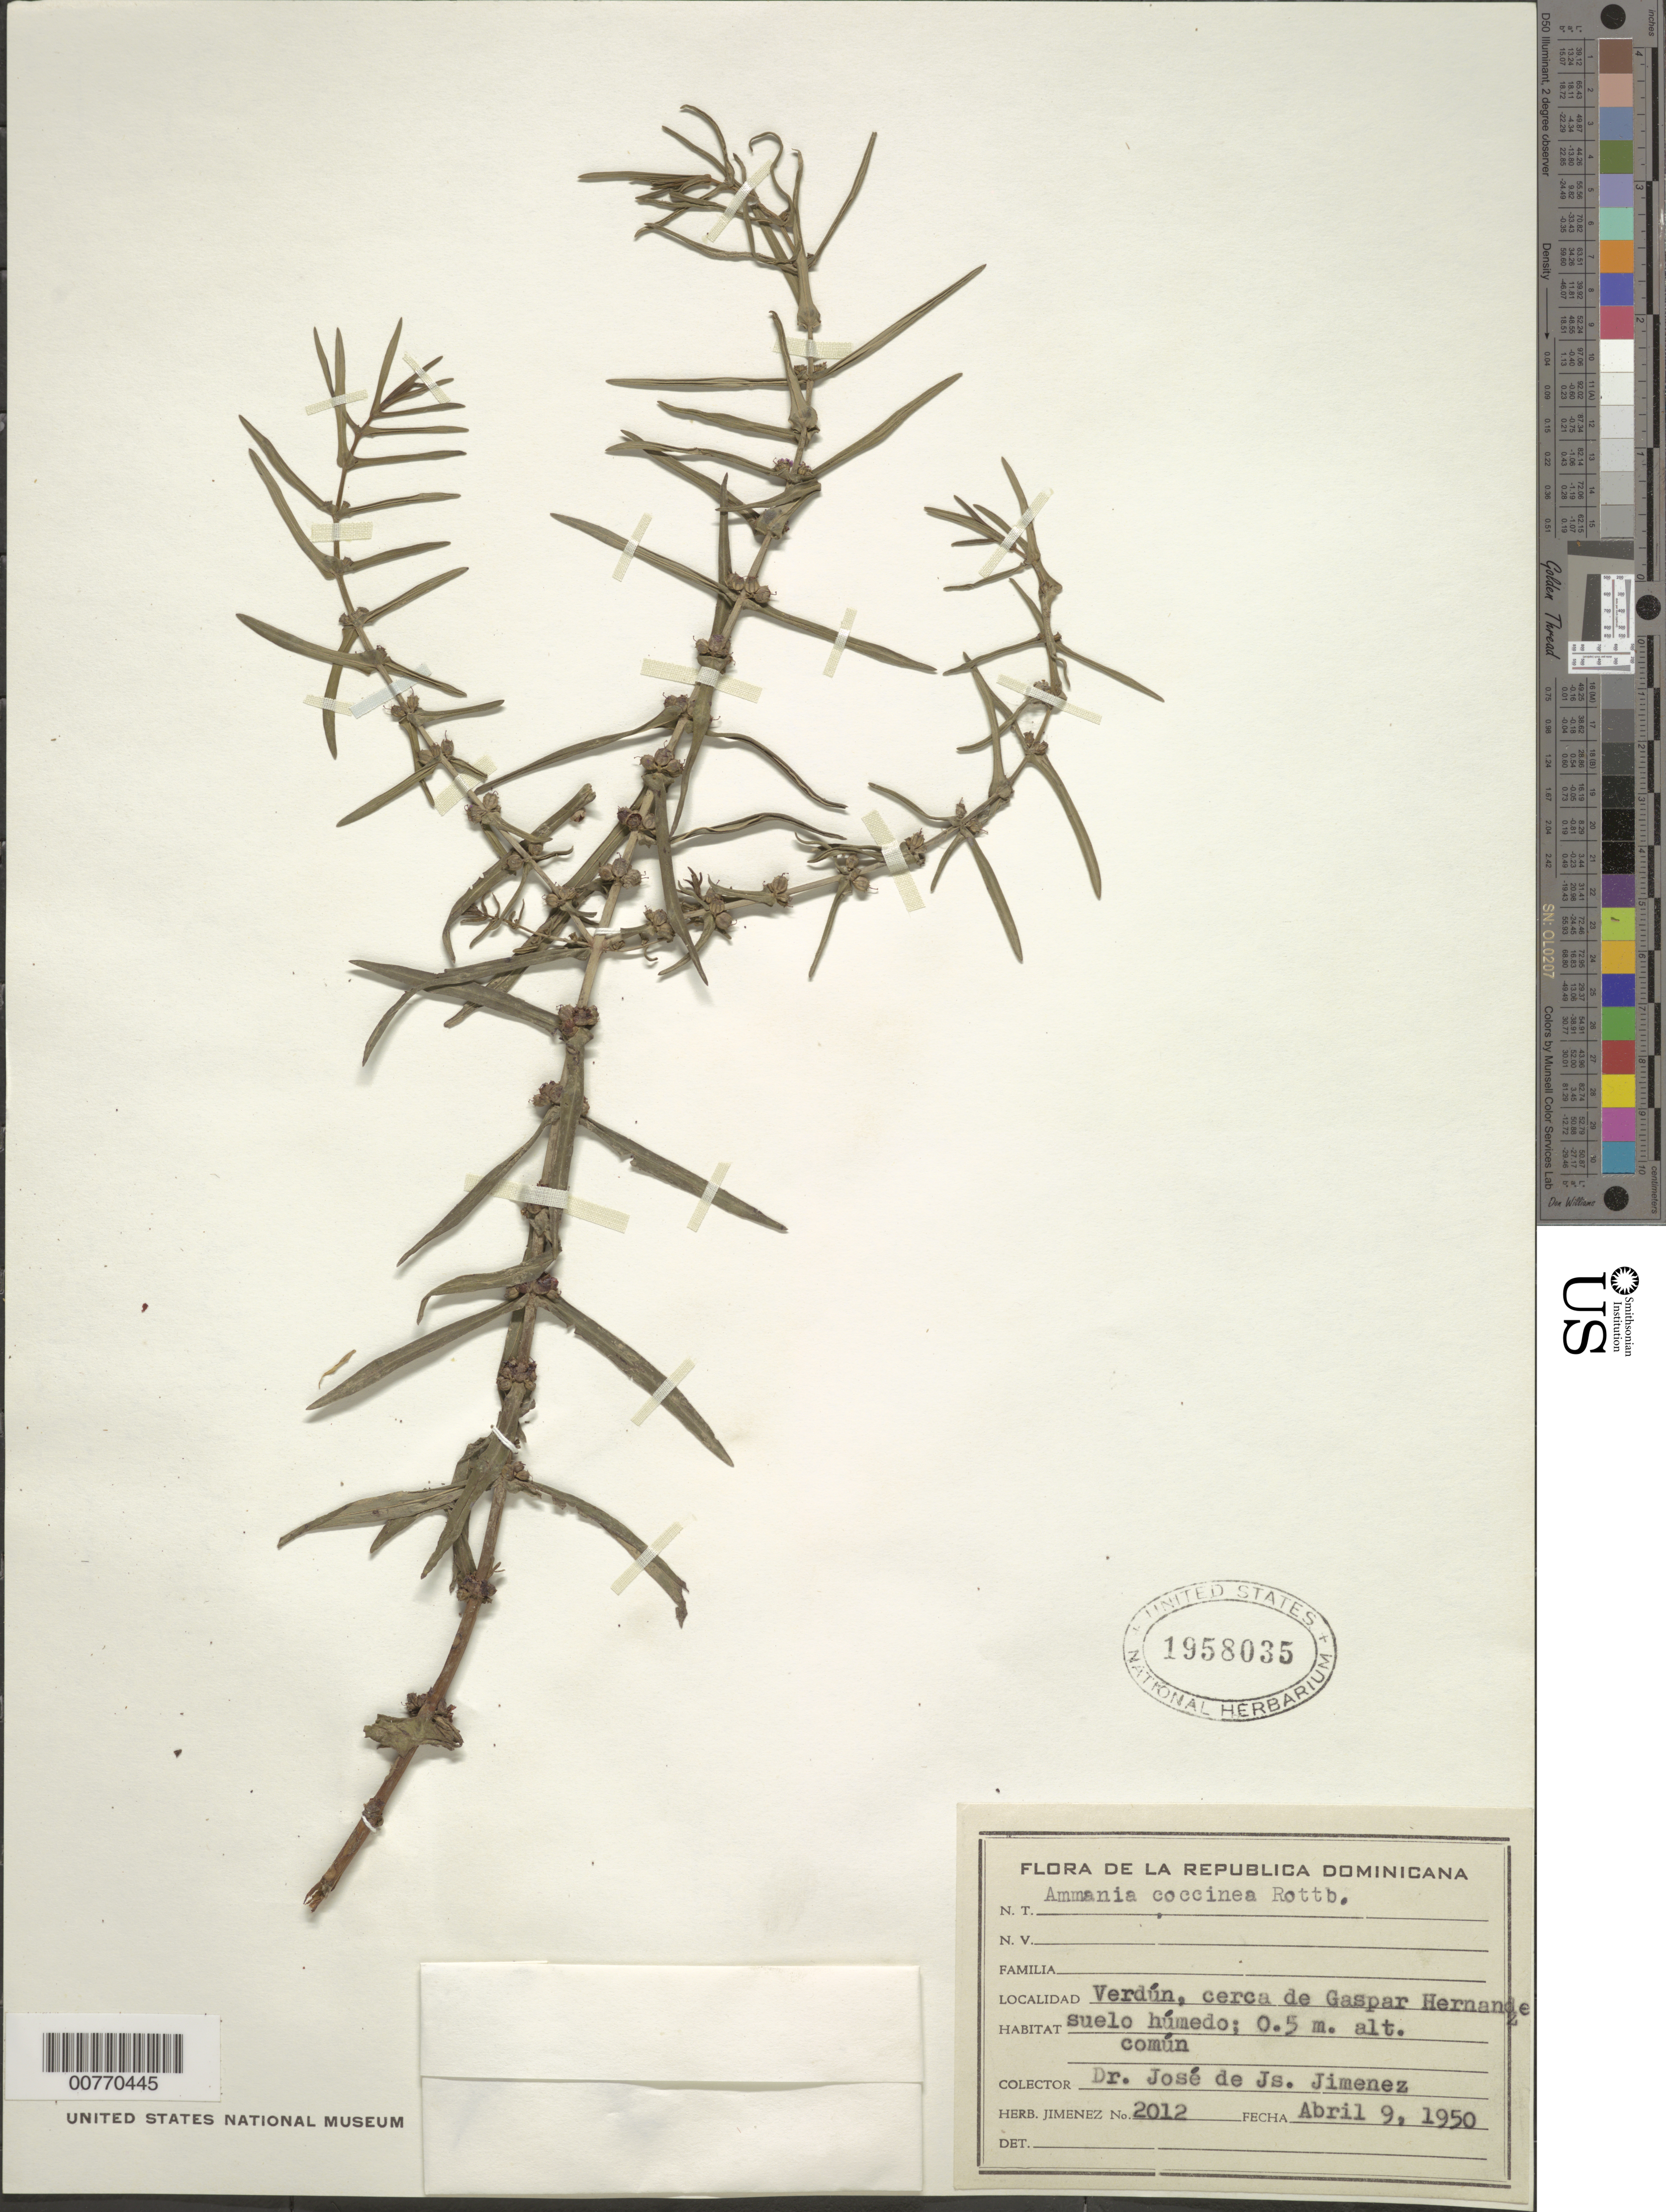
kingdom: Plantae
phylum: Tracheophyta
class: Magnoliopsida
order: Myrtales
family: Lythraceae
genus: Ammannia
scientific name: Ammannia coccinea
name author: Rottb.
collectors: J. J. Jiménez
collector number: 2012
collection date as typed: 09 Apr 1950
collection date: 1950-04-09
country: Dominican Republic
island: Hispaniola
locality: Verdún, close to Gaspar Hernández.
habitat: Wet soil.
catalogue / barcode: US 1958035